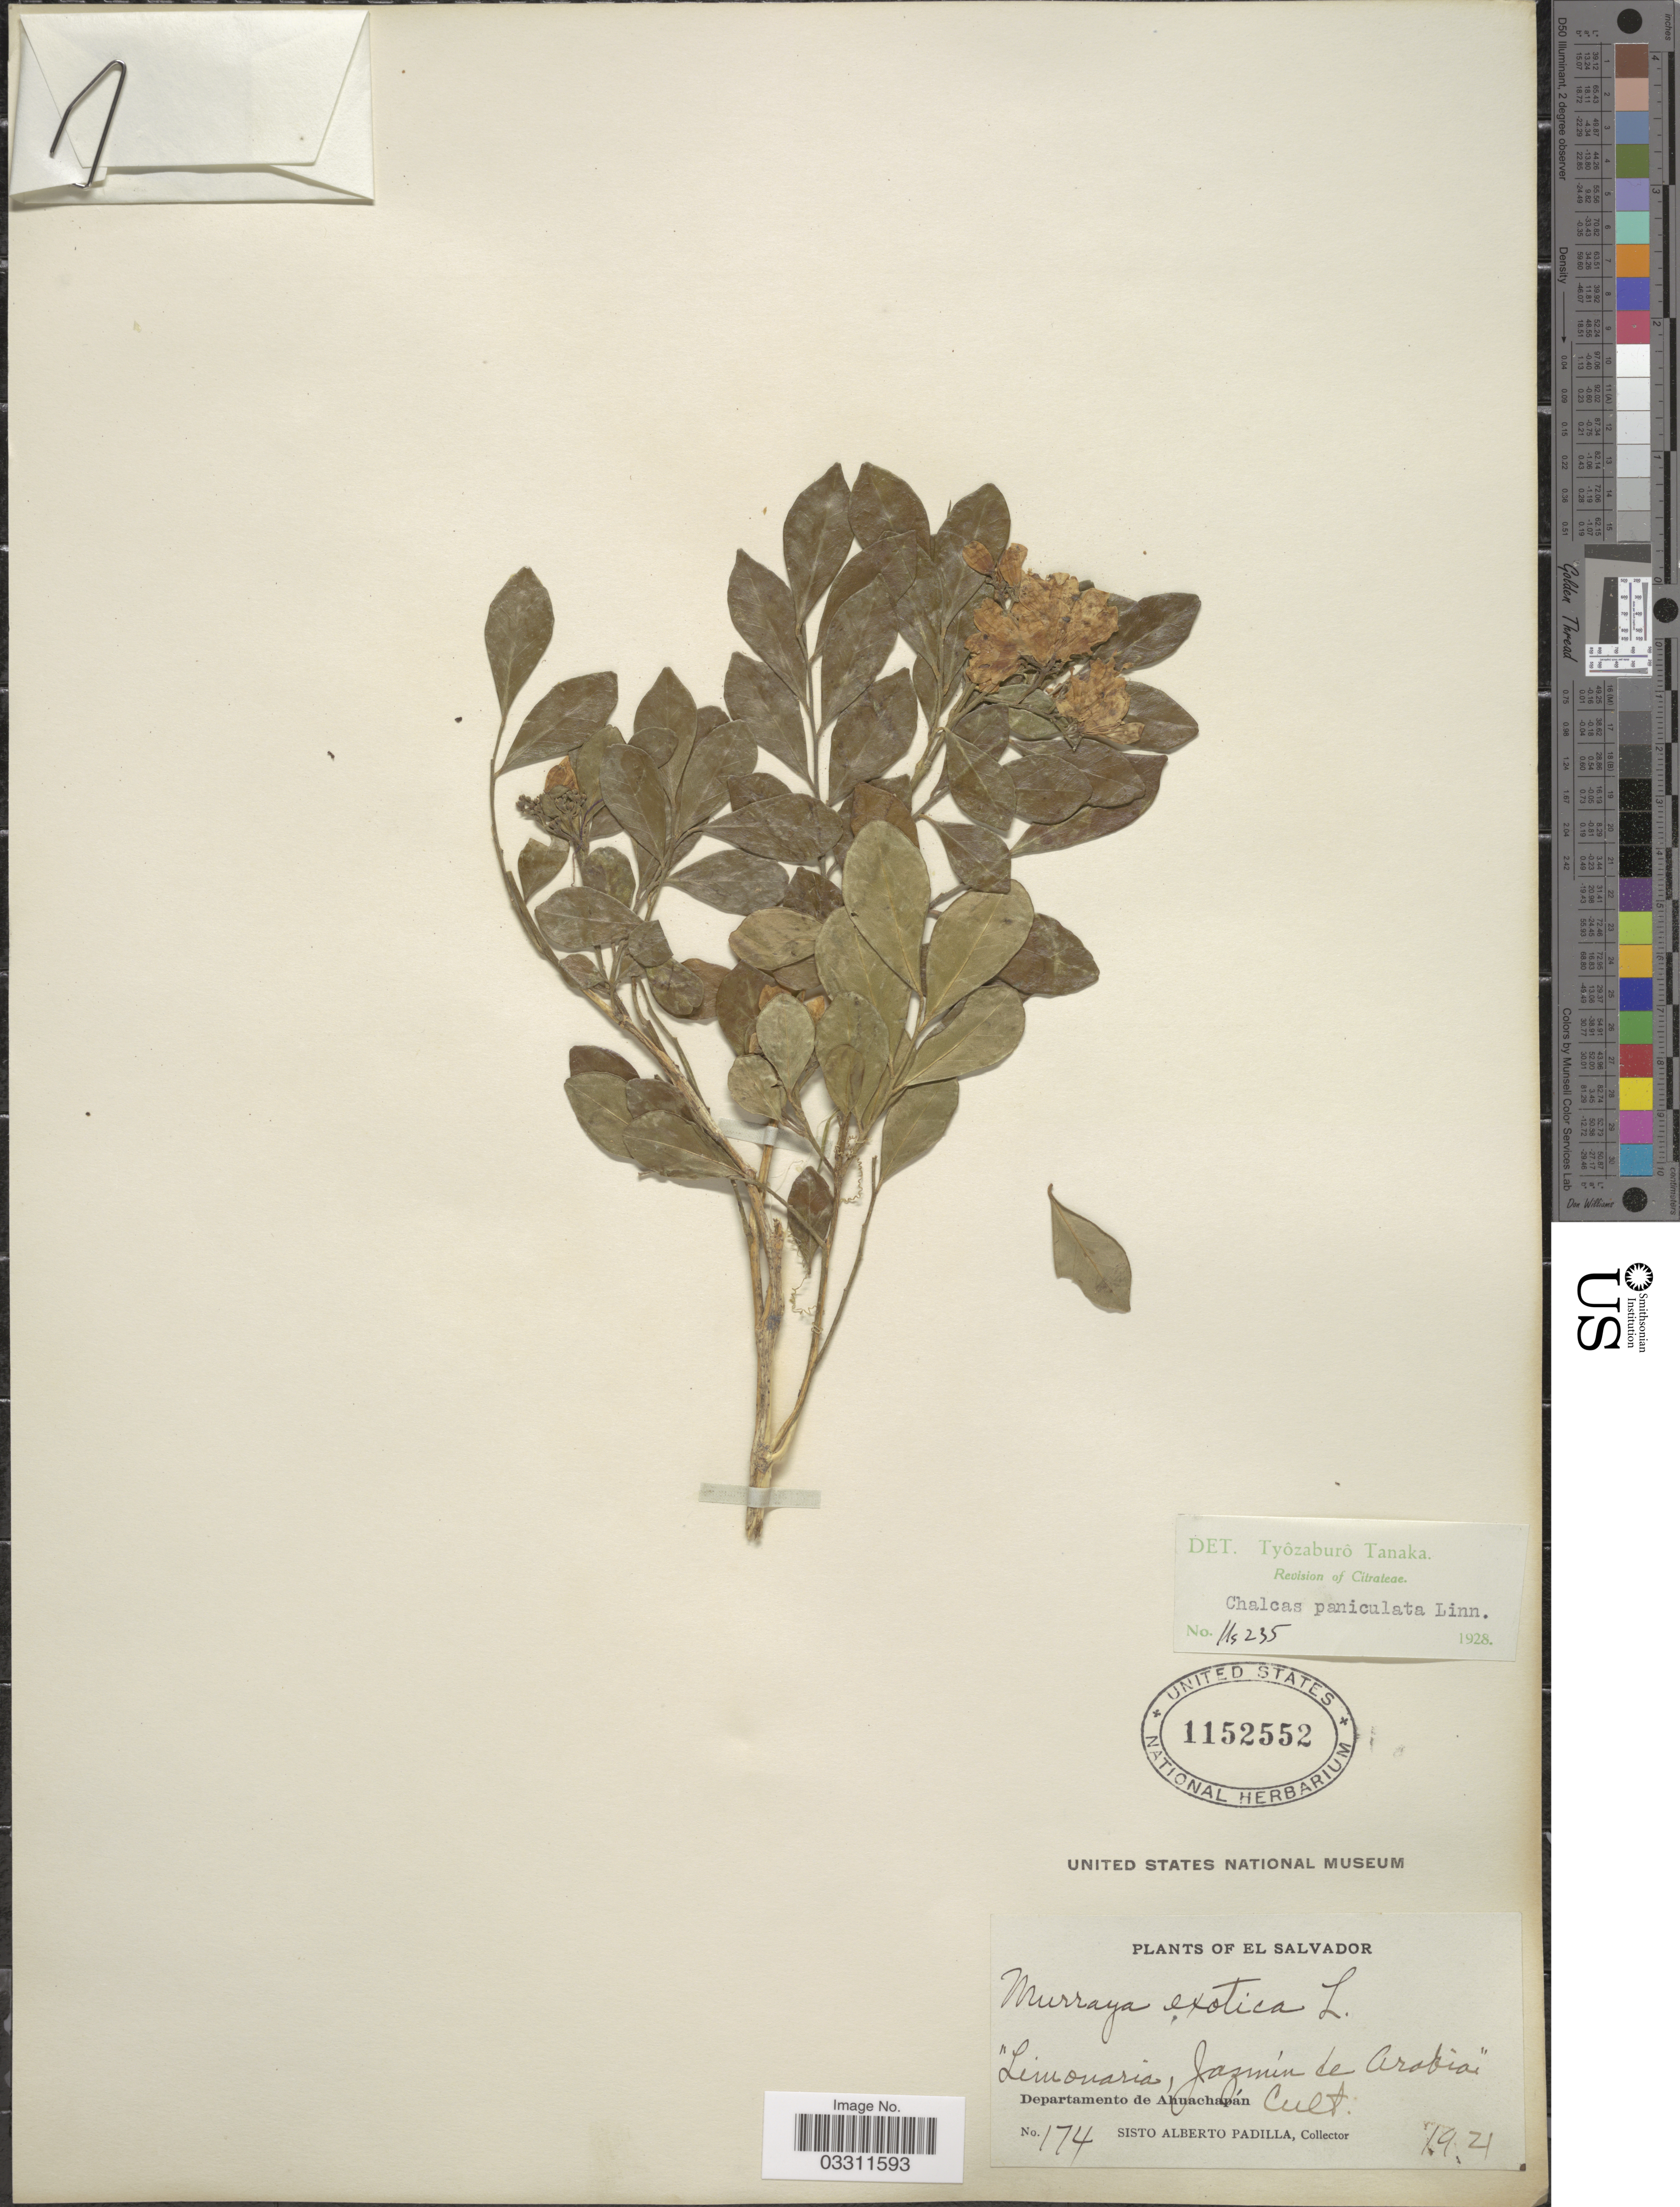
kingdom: Plantae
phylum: Tracheophyta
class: Magnoliopsida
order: Sapindales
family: Rutaceae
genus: Murraya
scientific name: Murraya paniculata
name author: (L.) Jack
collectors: S. A. Padilla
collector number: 174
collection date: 1921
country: El Salvador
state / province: Ahuachapan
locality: Departamento de Ahuachapán.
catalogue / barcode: US 1152552